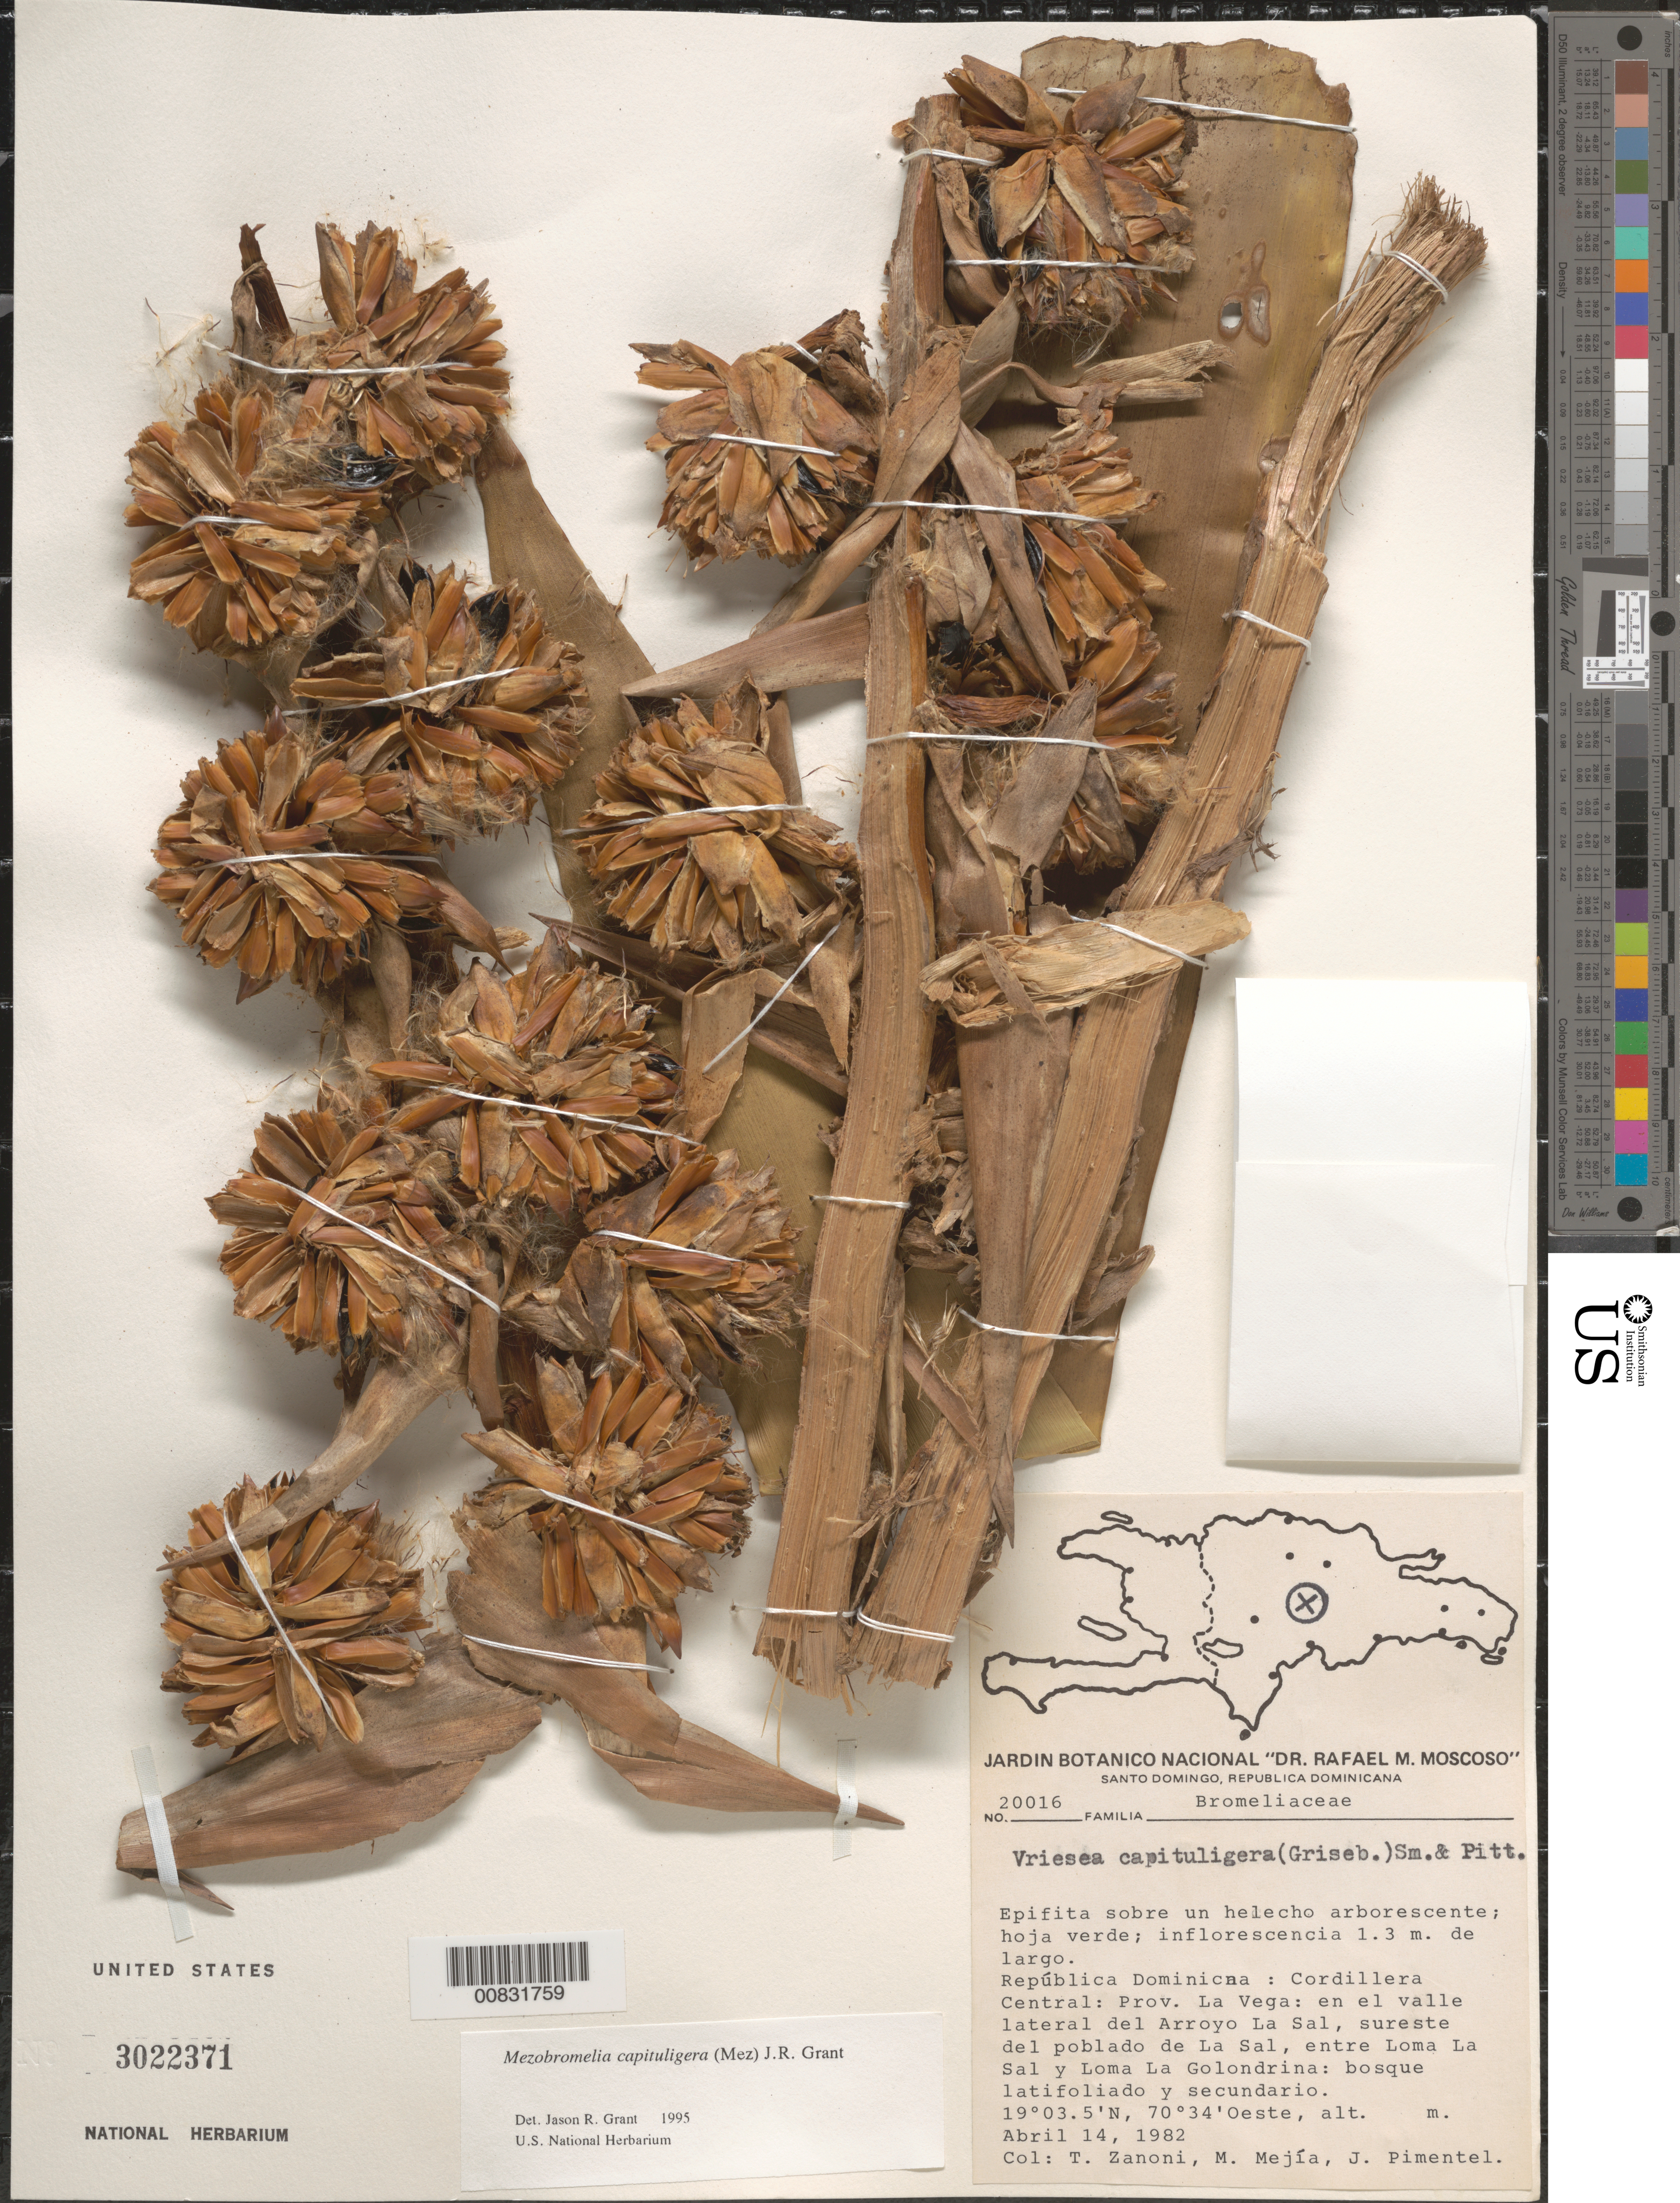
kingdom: Plantae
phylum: Tracheophyta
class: Liliopsida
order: Poales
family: Bromeliaceae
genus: Mezobromelia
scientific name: Mezobromelia capituligera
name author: (Griseb.) J.R. Grant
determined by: Grant, J. R., (SWITZERLAND)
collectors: T. A. Zanoni, M. Mejia & J. Pimentel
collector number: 20016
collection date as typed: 14 Apr 1982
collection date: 1982-04-14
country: Dominican Republic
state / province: La Vega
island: Hispaniola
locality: Cordillera Central: en el valle lateral del Arroyo La Sal, sureste del poblado de La Sal, entre Loma La Sal y Loma La Golondrina.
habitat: Sobre un helecho arborescente. Bosque latifoliado y secundario.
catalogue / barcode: US 3022371